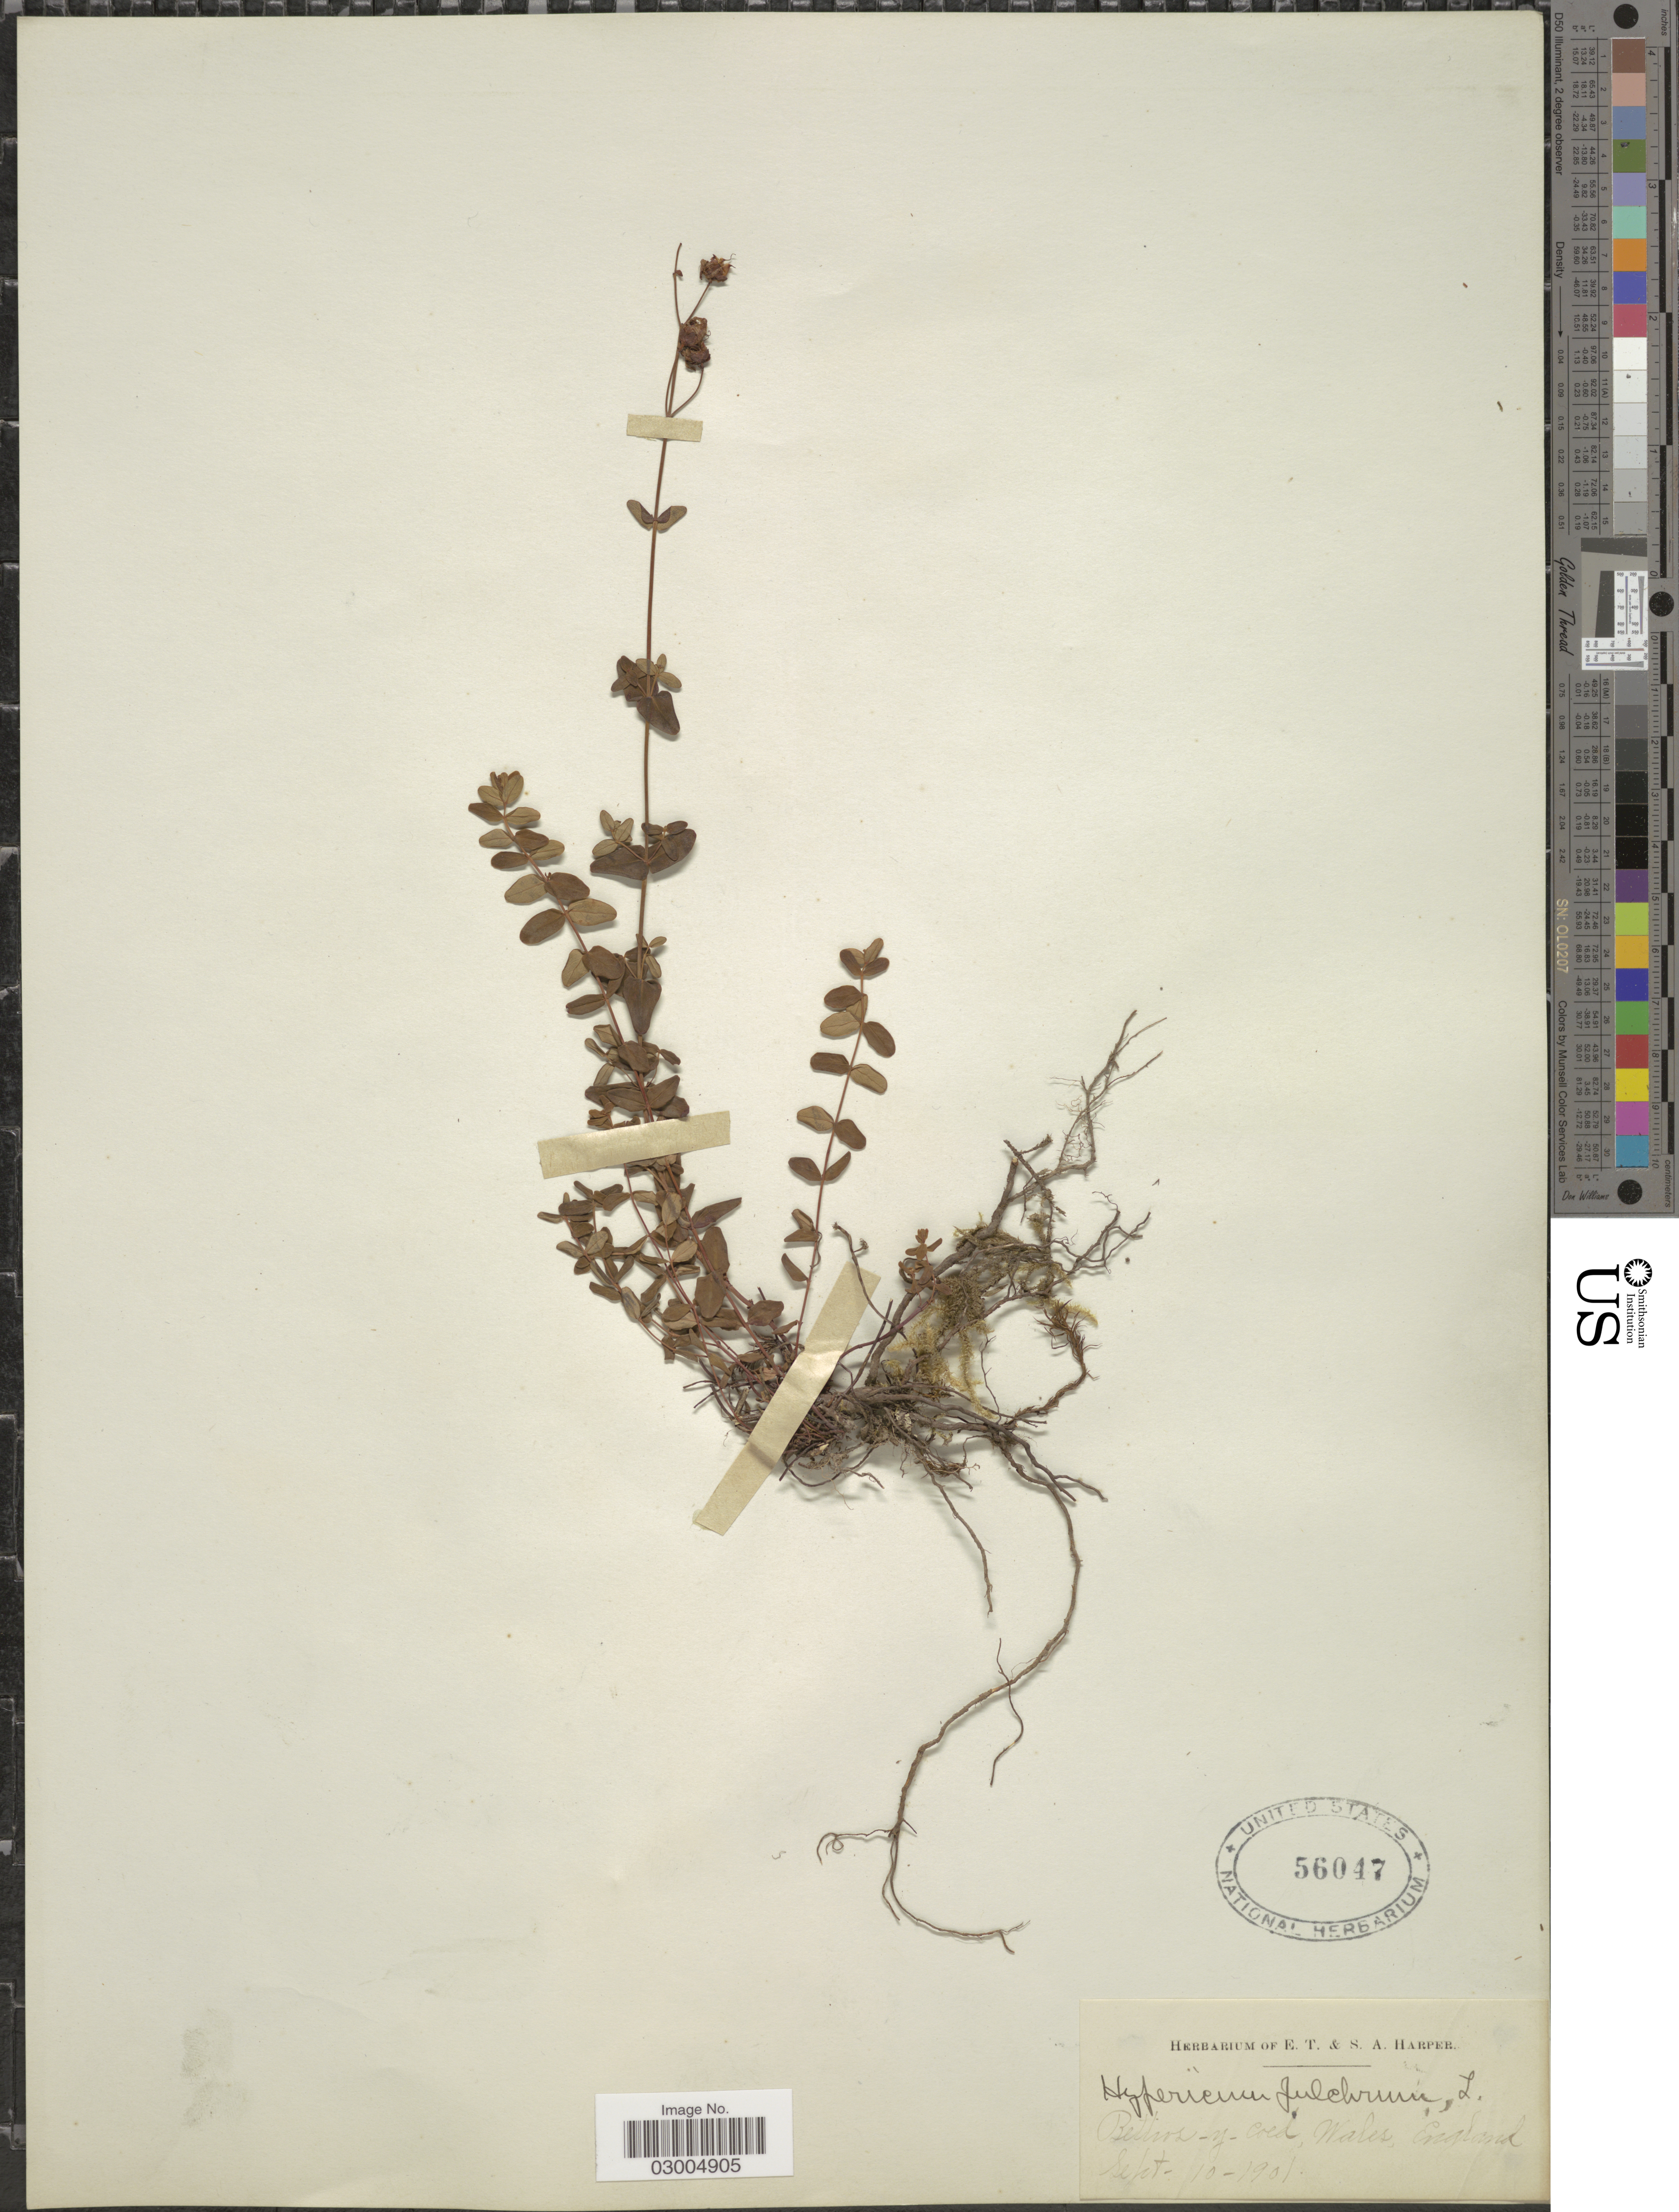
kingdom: Plantae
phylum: Tracheophyta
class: Magnoliopsida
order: Malpighiales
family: Hypericaceae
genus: Hypericum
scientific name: Hypericum pulchrum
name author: L.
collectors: ex herb. E. T. & S. A. Harper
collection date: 1901-09-10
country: United Kingdom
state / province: Wales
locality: Betws-y-Coed, Wales.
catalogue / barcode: US 56047